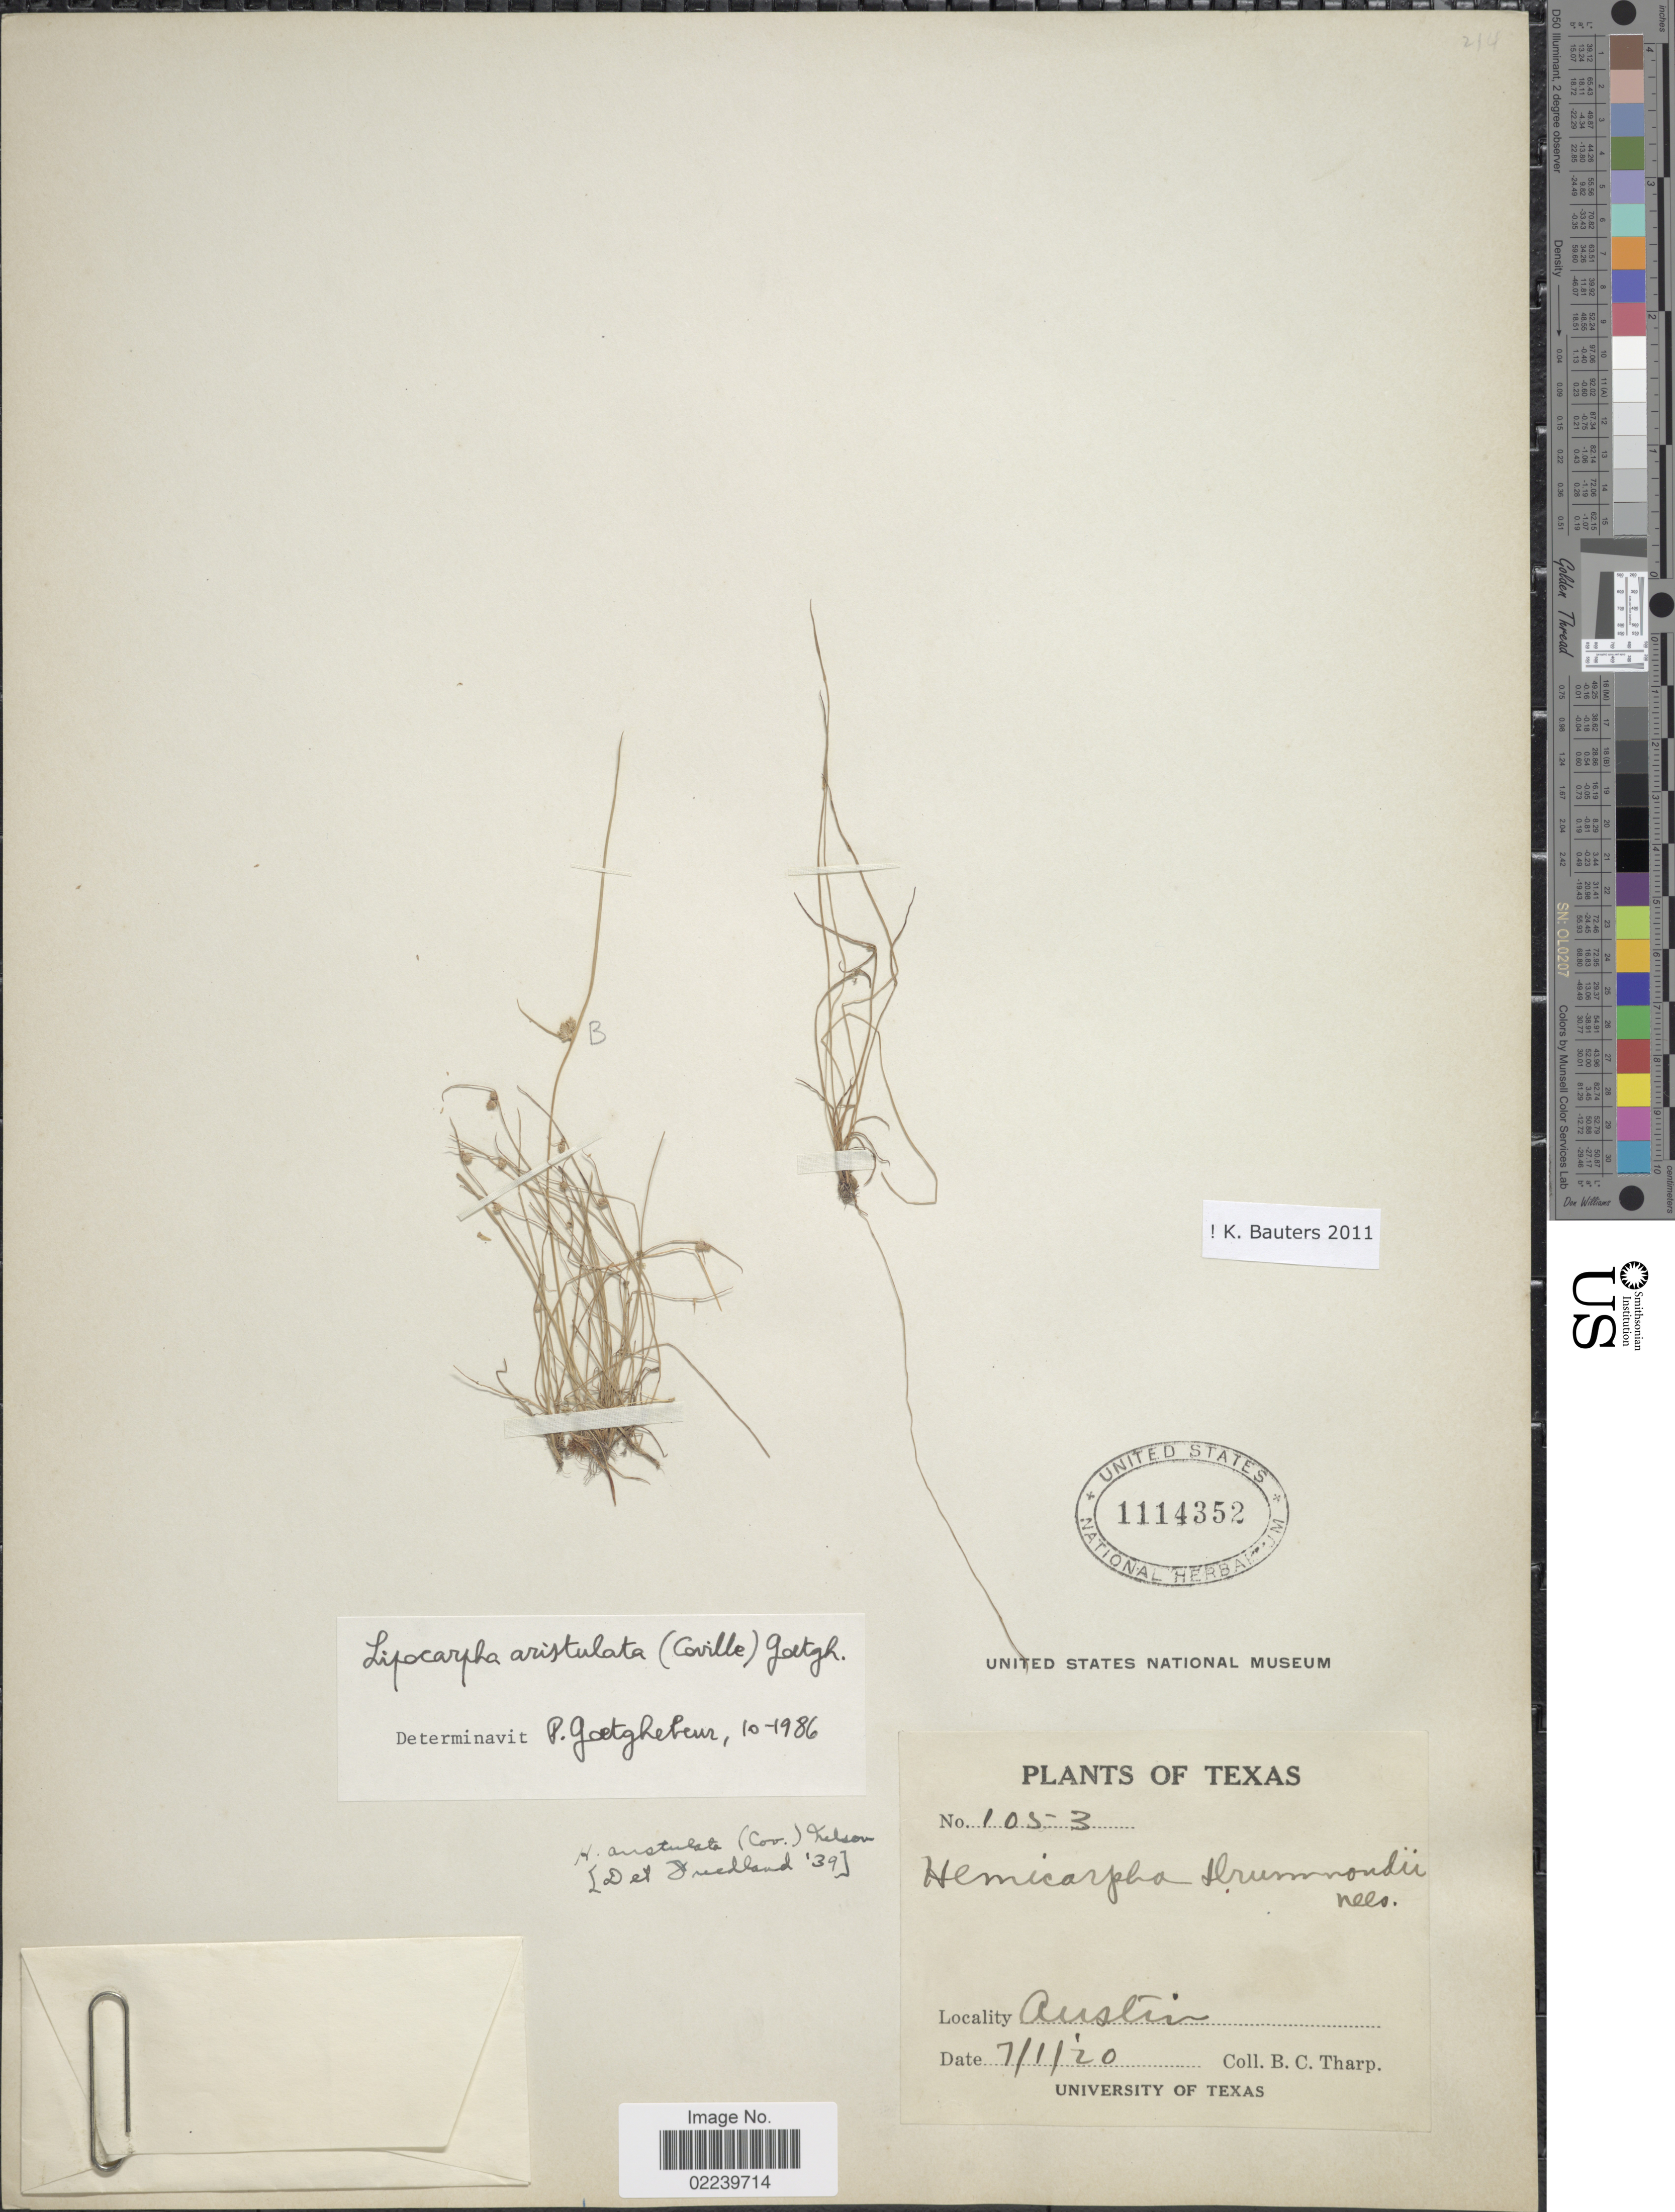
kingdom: Plantae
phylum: Tracheophyta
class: Liliopsida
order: Poales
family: Cyperaceae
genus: Cyperus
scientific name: Cyperus aristulatus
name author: (Coville) Bauters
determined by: Strong, M. T., (US), Smithsonian Institution - National Museum of Natural History (UNITED STATES)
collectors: B. C. Tharp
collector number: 1053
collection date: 1920-07-01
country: United States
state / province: Texas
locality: Austin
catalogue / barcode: US 1114352